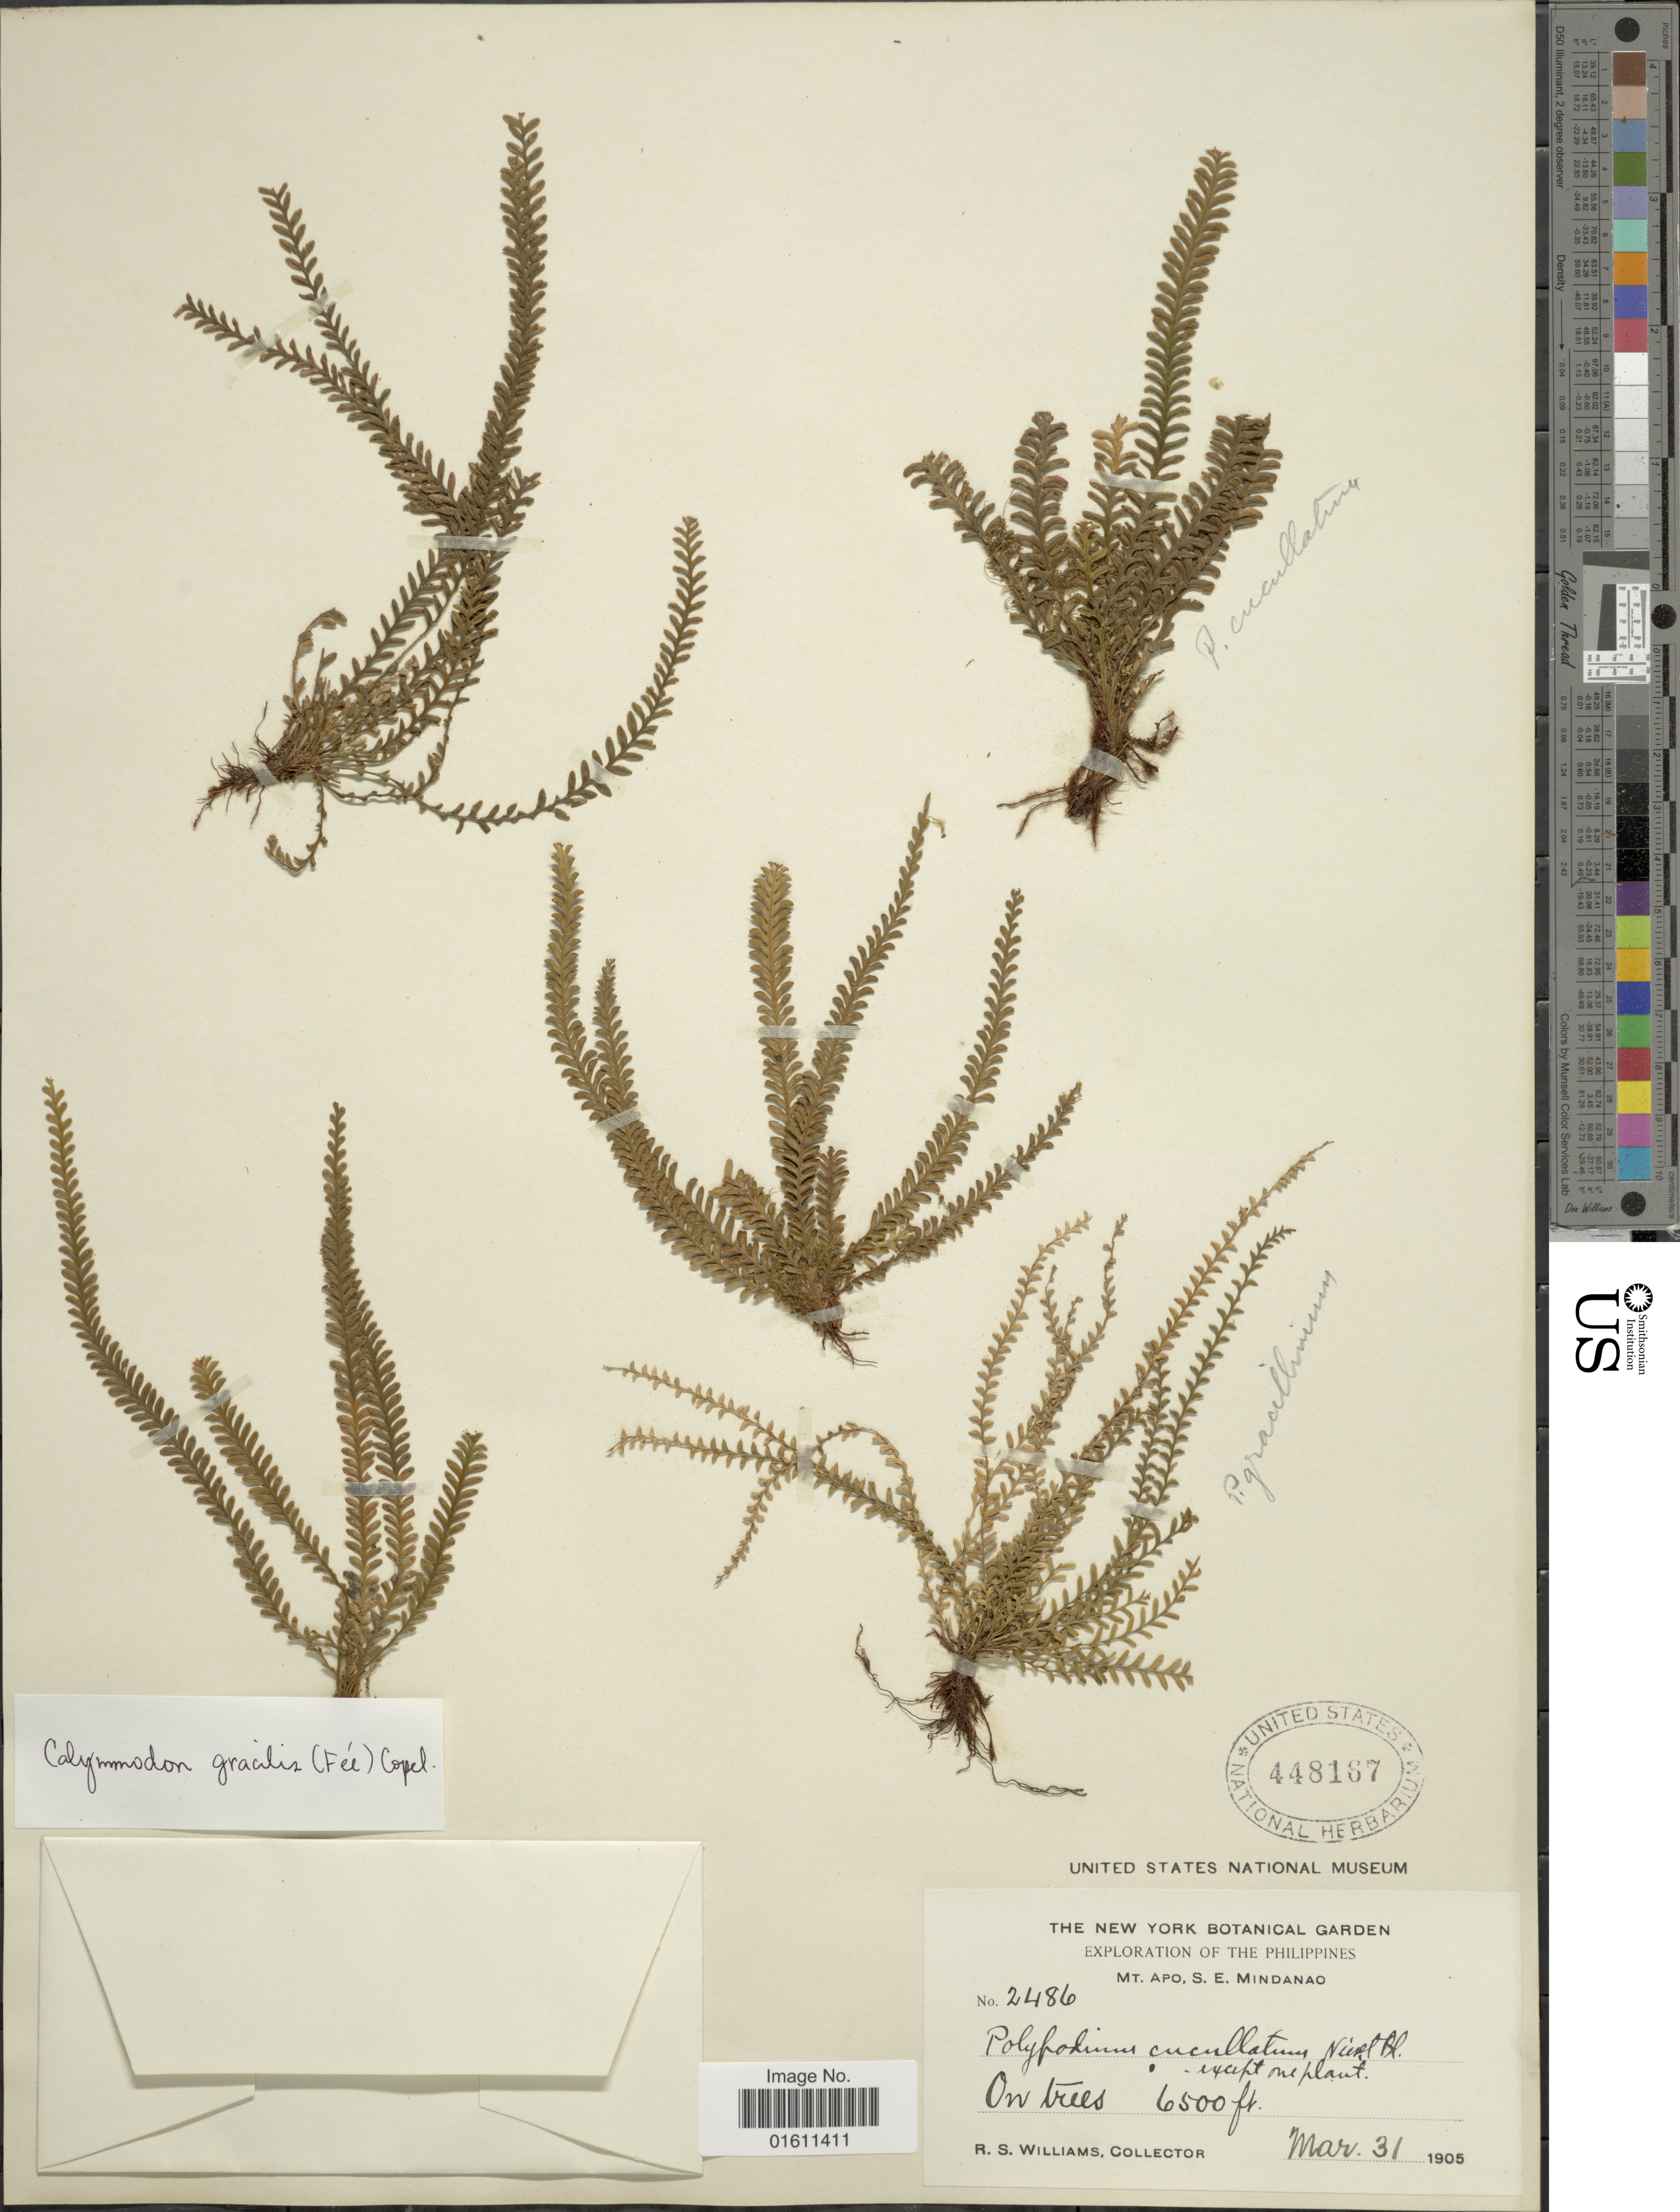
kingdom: Plantae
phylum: Tracheophyta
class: Polypodiopsida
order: Polypodiales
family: Polypodiaceae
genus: Calymmodon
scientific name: Calymmodon gracilis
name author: (Fée) Copel.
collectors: R. S. Williams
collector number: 2486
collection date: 1905-03-31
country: Philippines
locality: The Philippines, Mt. Apo, S.E. Mindanoa.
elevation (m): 1981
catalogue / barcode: US 448167